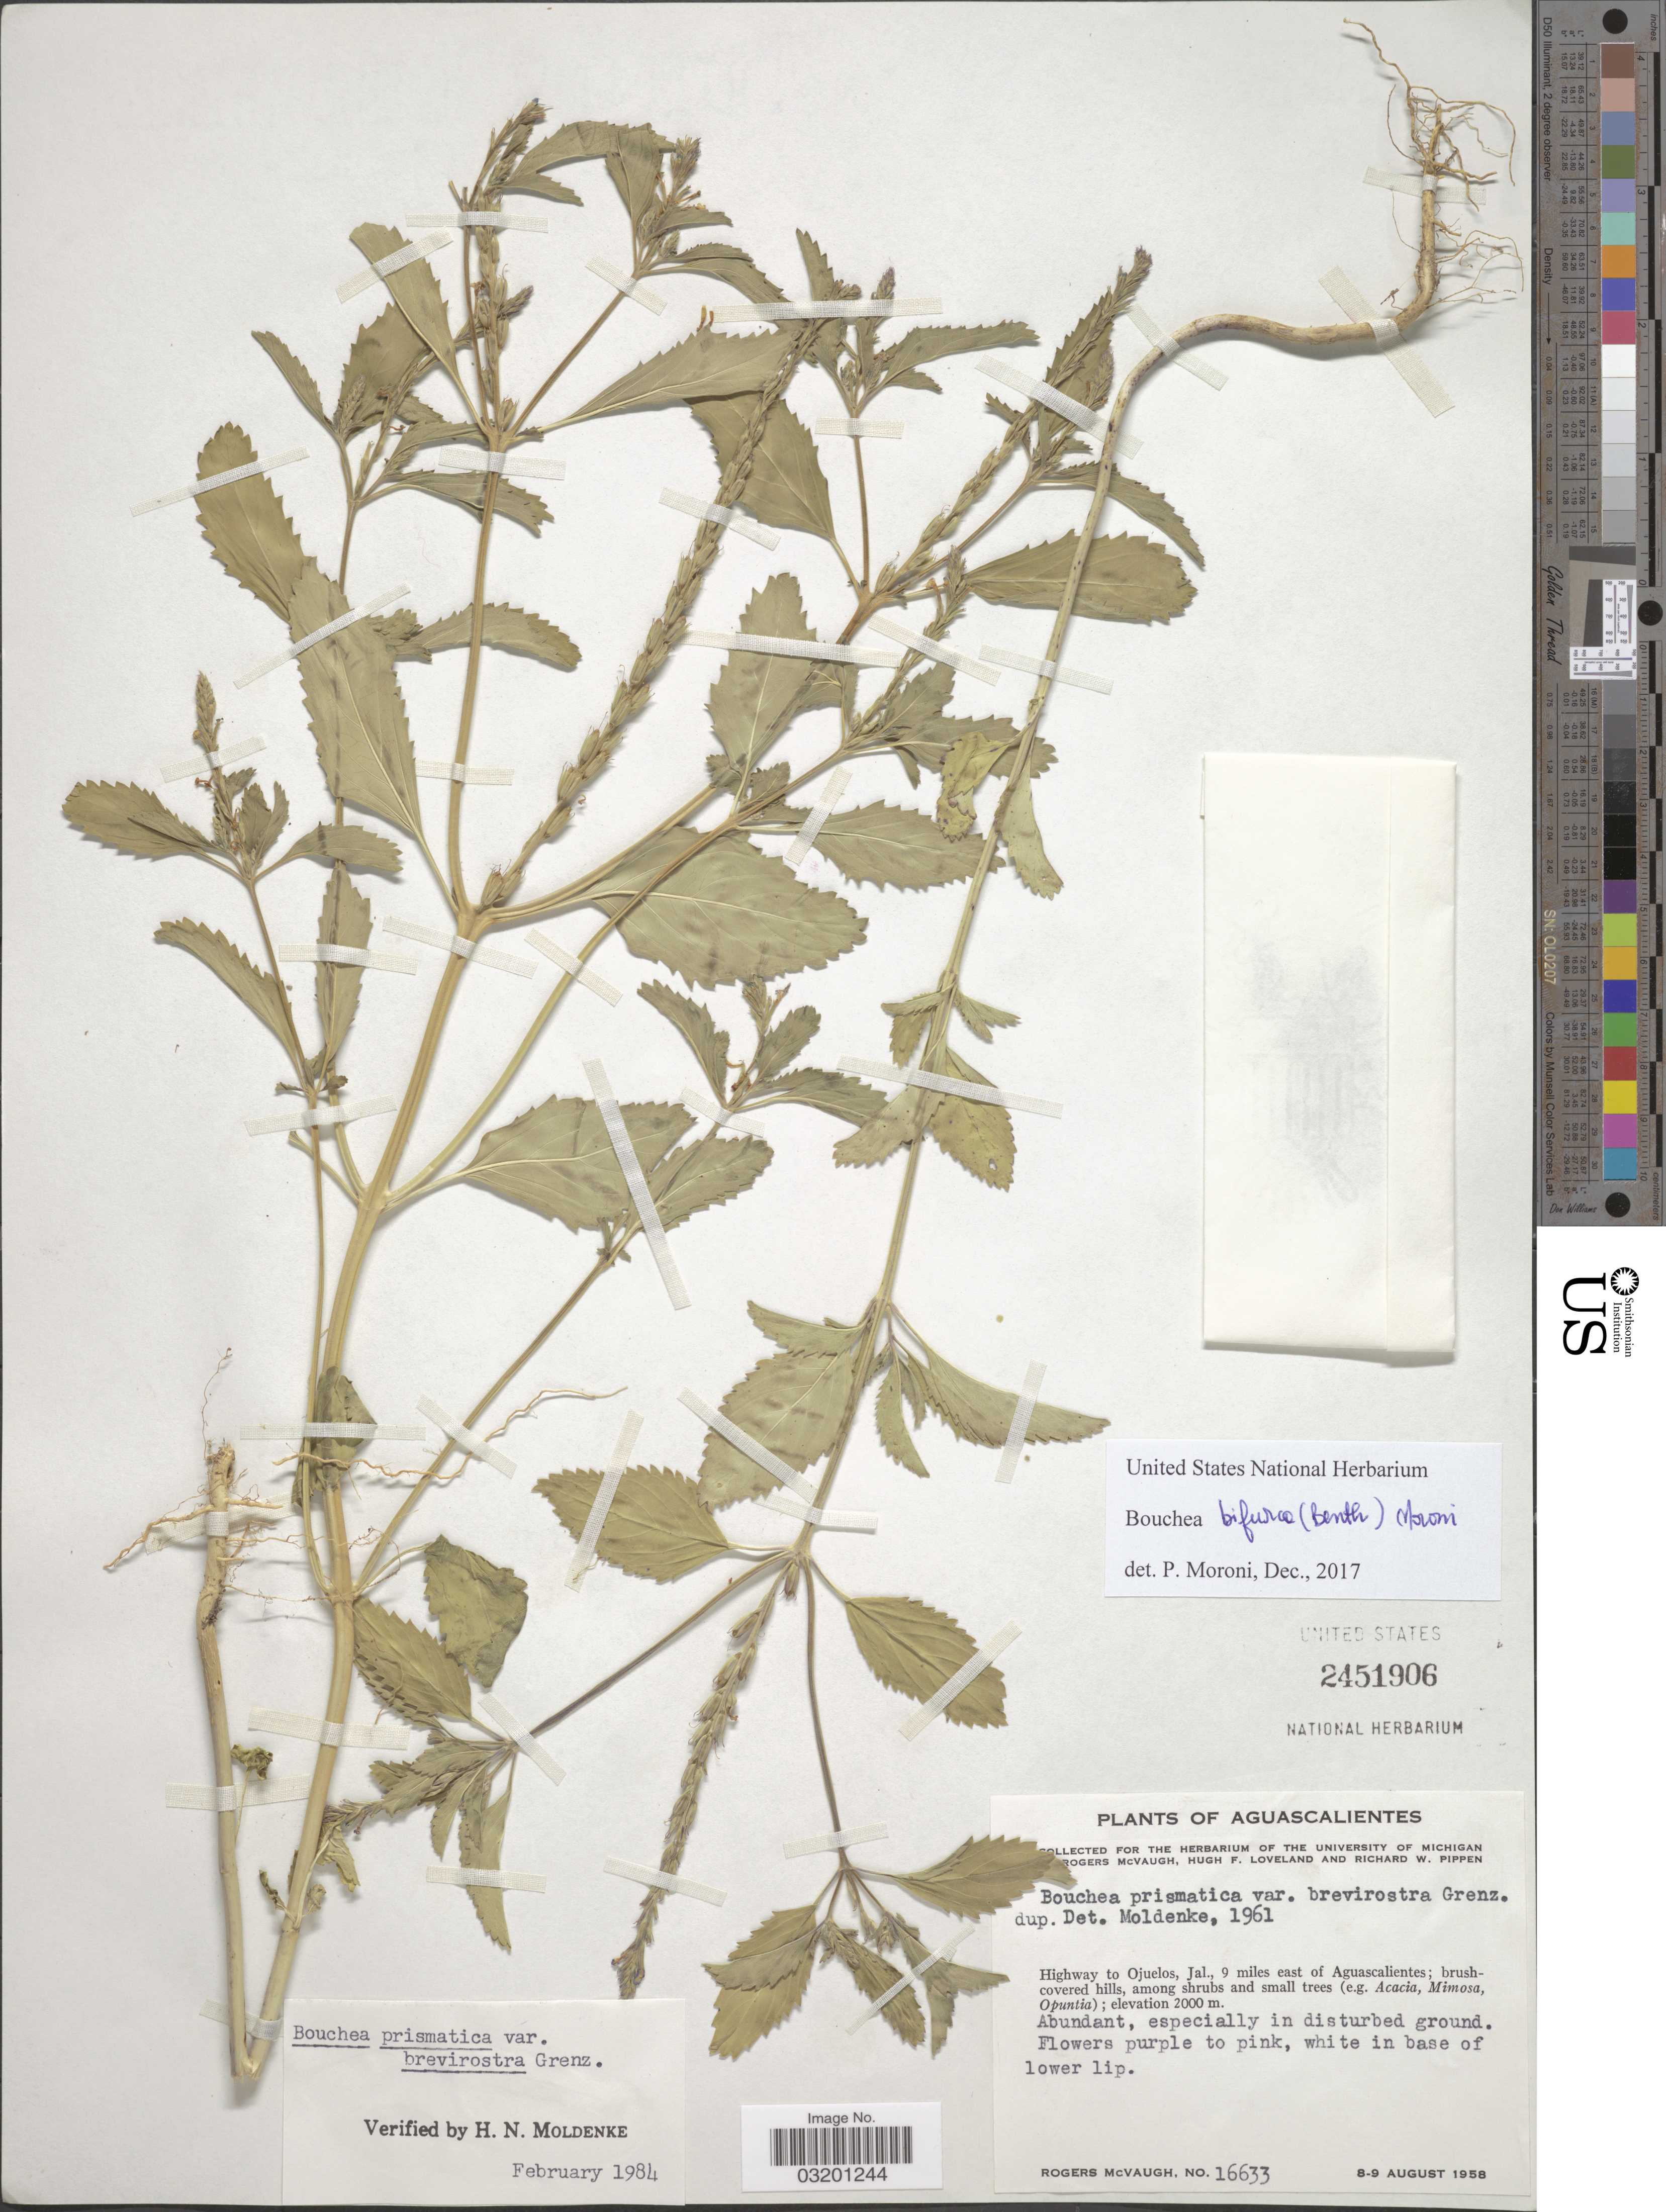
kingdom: Plantae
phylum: Tracheophyta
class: Magnoliopsida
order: Lamiales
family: Verbenaceae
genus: Bouchea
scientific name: Bouchea bifurca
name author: (Benth.) P. Moroni & N. O'Leary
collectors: R. McVaugh, H. Loveland & R. W. Pippen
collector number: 16633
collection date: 1958-08-08/1958-08-09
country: Mexico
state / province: Aguascalientes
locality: Highway to Ojuelos, Jal., 9 miles east of Aguascalientes.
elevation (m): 2000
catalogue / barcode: US 2451906